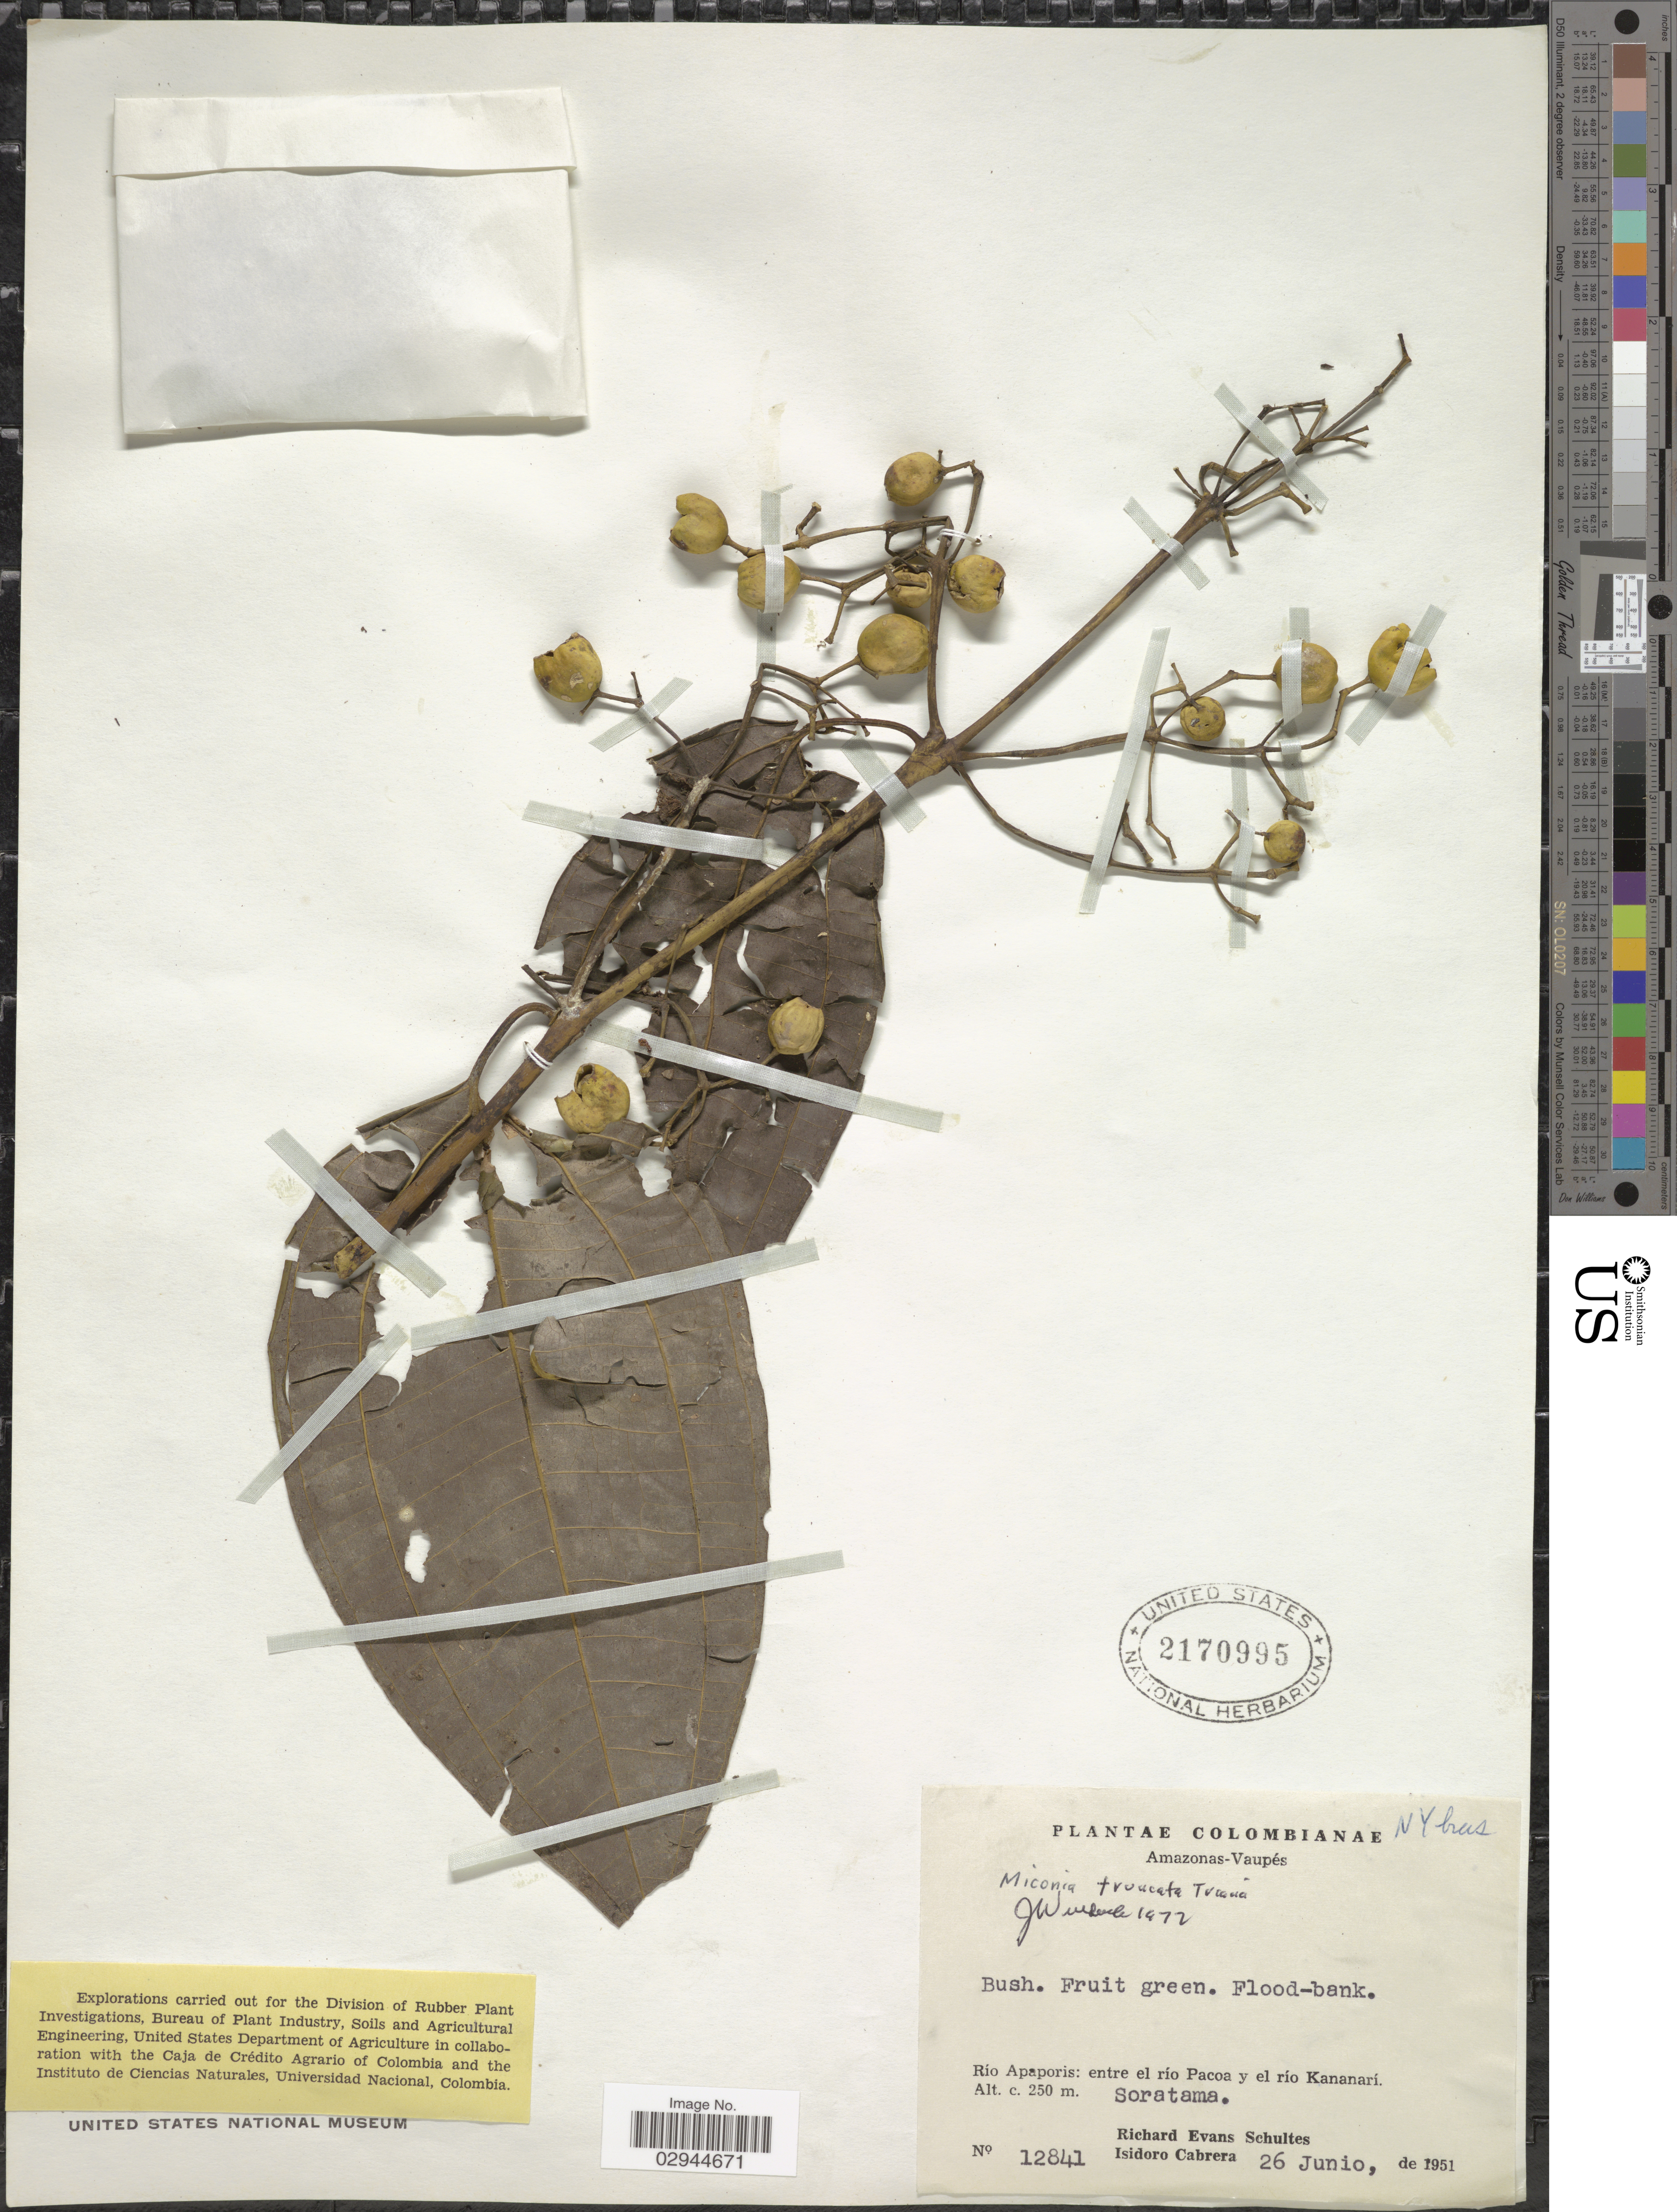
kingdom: Plantae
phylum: Tracheophyta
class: Magnoliopsida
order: Myrtales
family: Melastomataceae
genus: Miconia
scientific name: Miconia truncata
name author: Triana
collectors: R. E. Schultes & I. Cabrera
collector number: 12841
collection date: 1951-06-26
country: Colombia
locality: Amazonas-Vaupés, Río Apaporis, entre el río Pacoa y el río Kananari, Soratama.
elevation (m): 250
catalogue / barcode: US 2170995